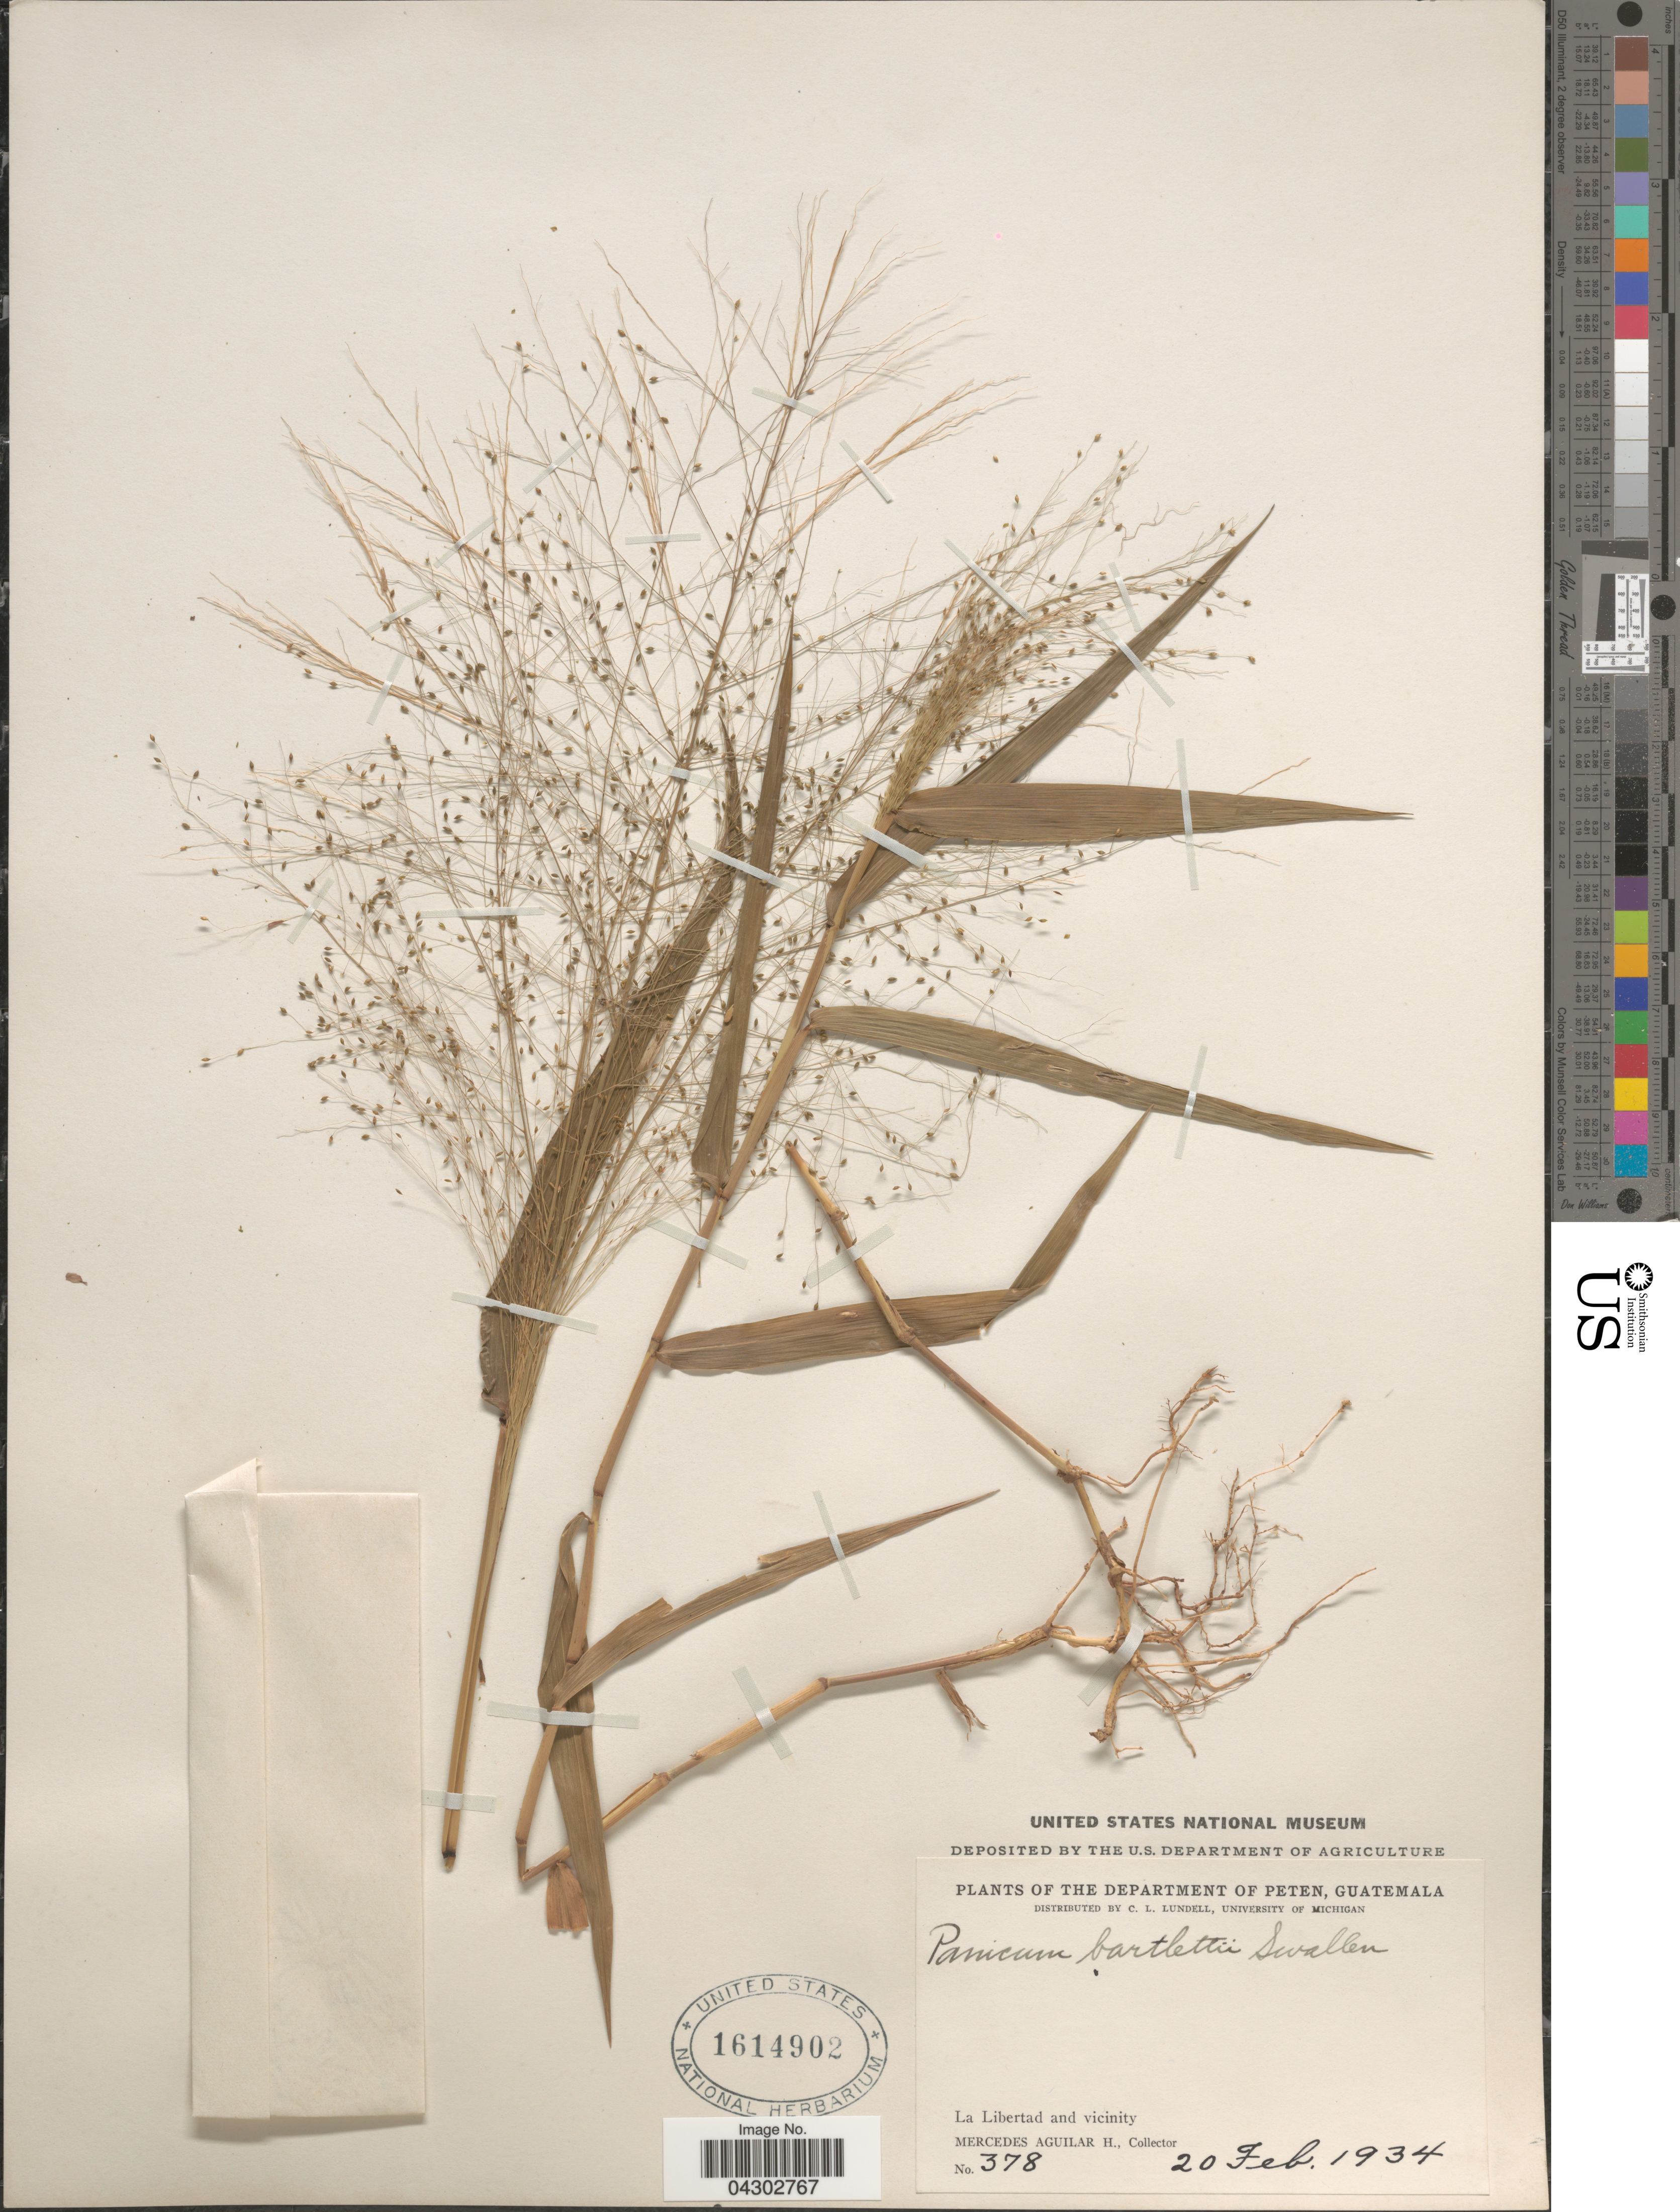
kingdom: Plantae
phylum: Tracheophyta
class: Liliopsida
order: Poales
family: Poaceae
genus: Panicum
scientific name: Panicum bartlettii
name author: Swallen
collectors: M. Aguilar H.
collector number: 378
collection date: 1934-02-20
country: Guatemala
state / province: El Peten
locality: Department of Peten. La Libertad and vicinity.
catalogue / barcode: US 1614902